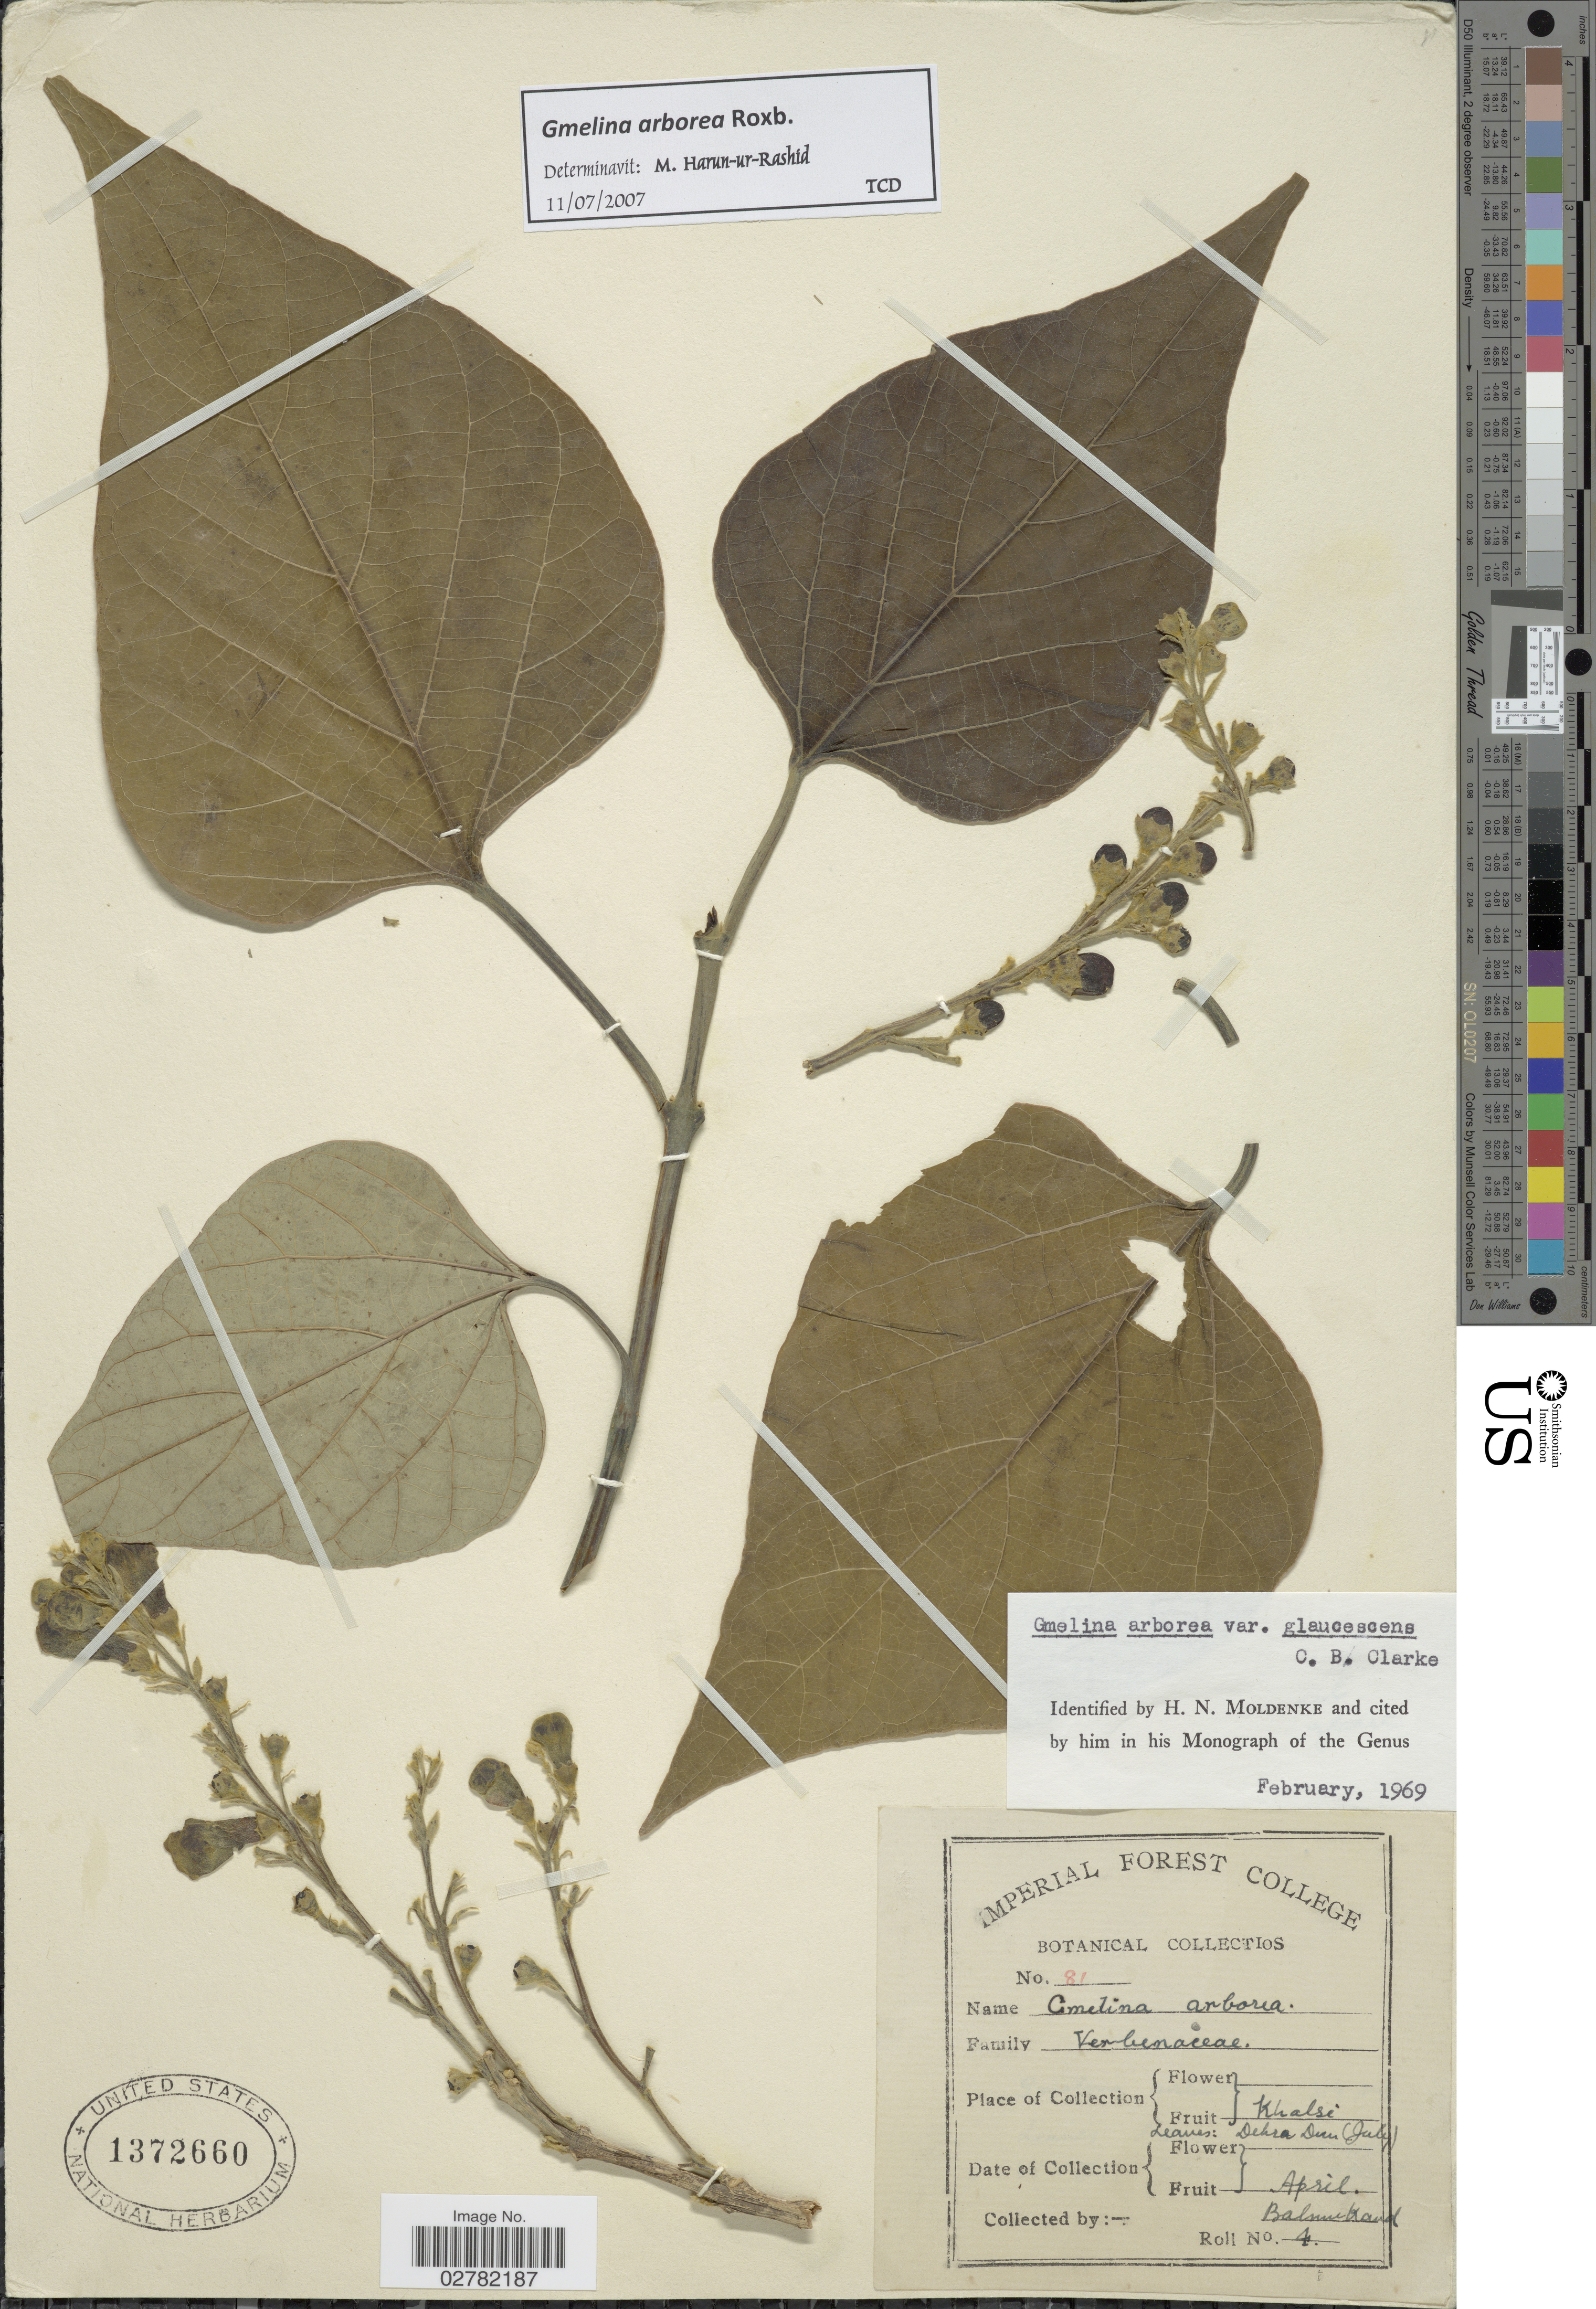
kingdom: Plantae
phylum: Tracheophyta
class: Magnoliopsida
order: Lamiales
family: Lamiaceae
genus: Gmelina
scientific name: Gmelina arborea var. arborea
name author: Roxb. ex Sm.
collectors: Balmukand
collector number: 81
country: India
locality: Khalsi. Dehra Dun.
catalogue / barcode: US 1372660